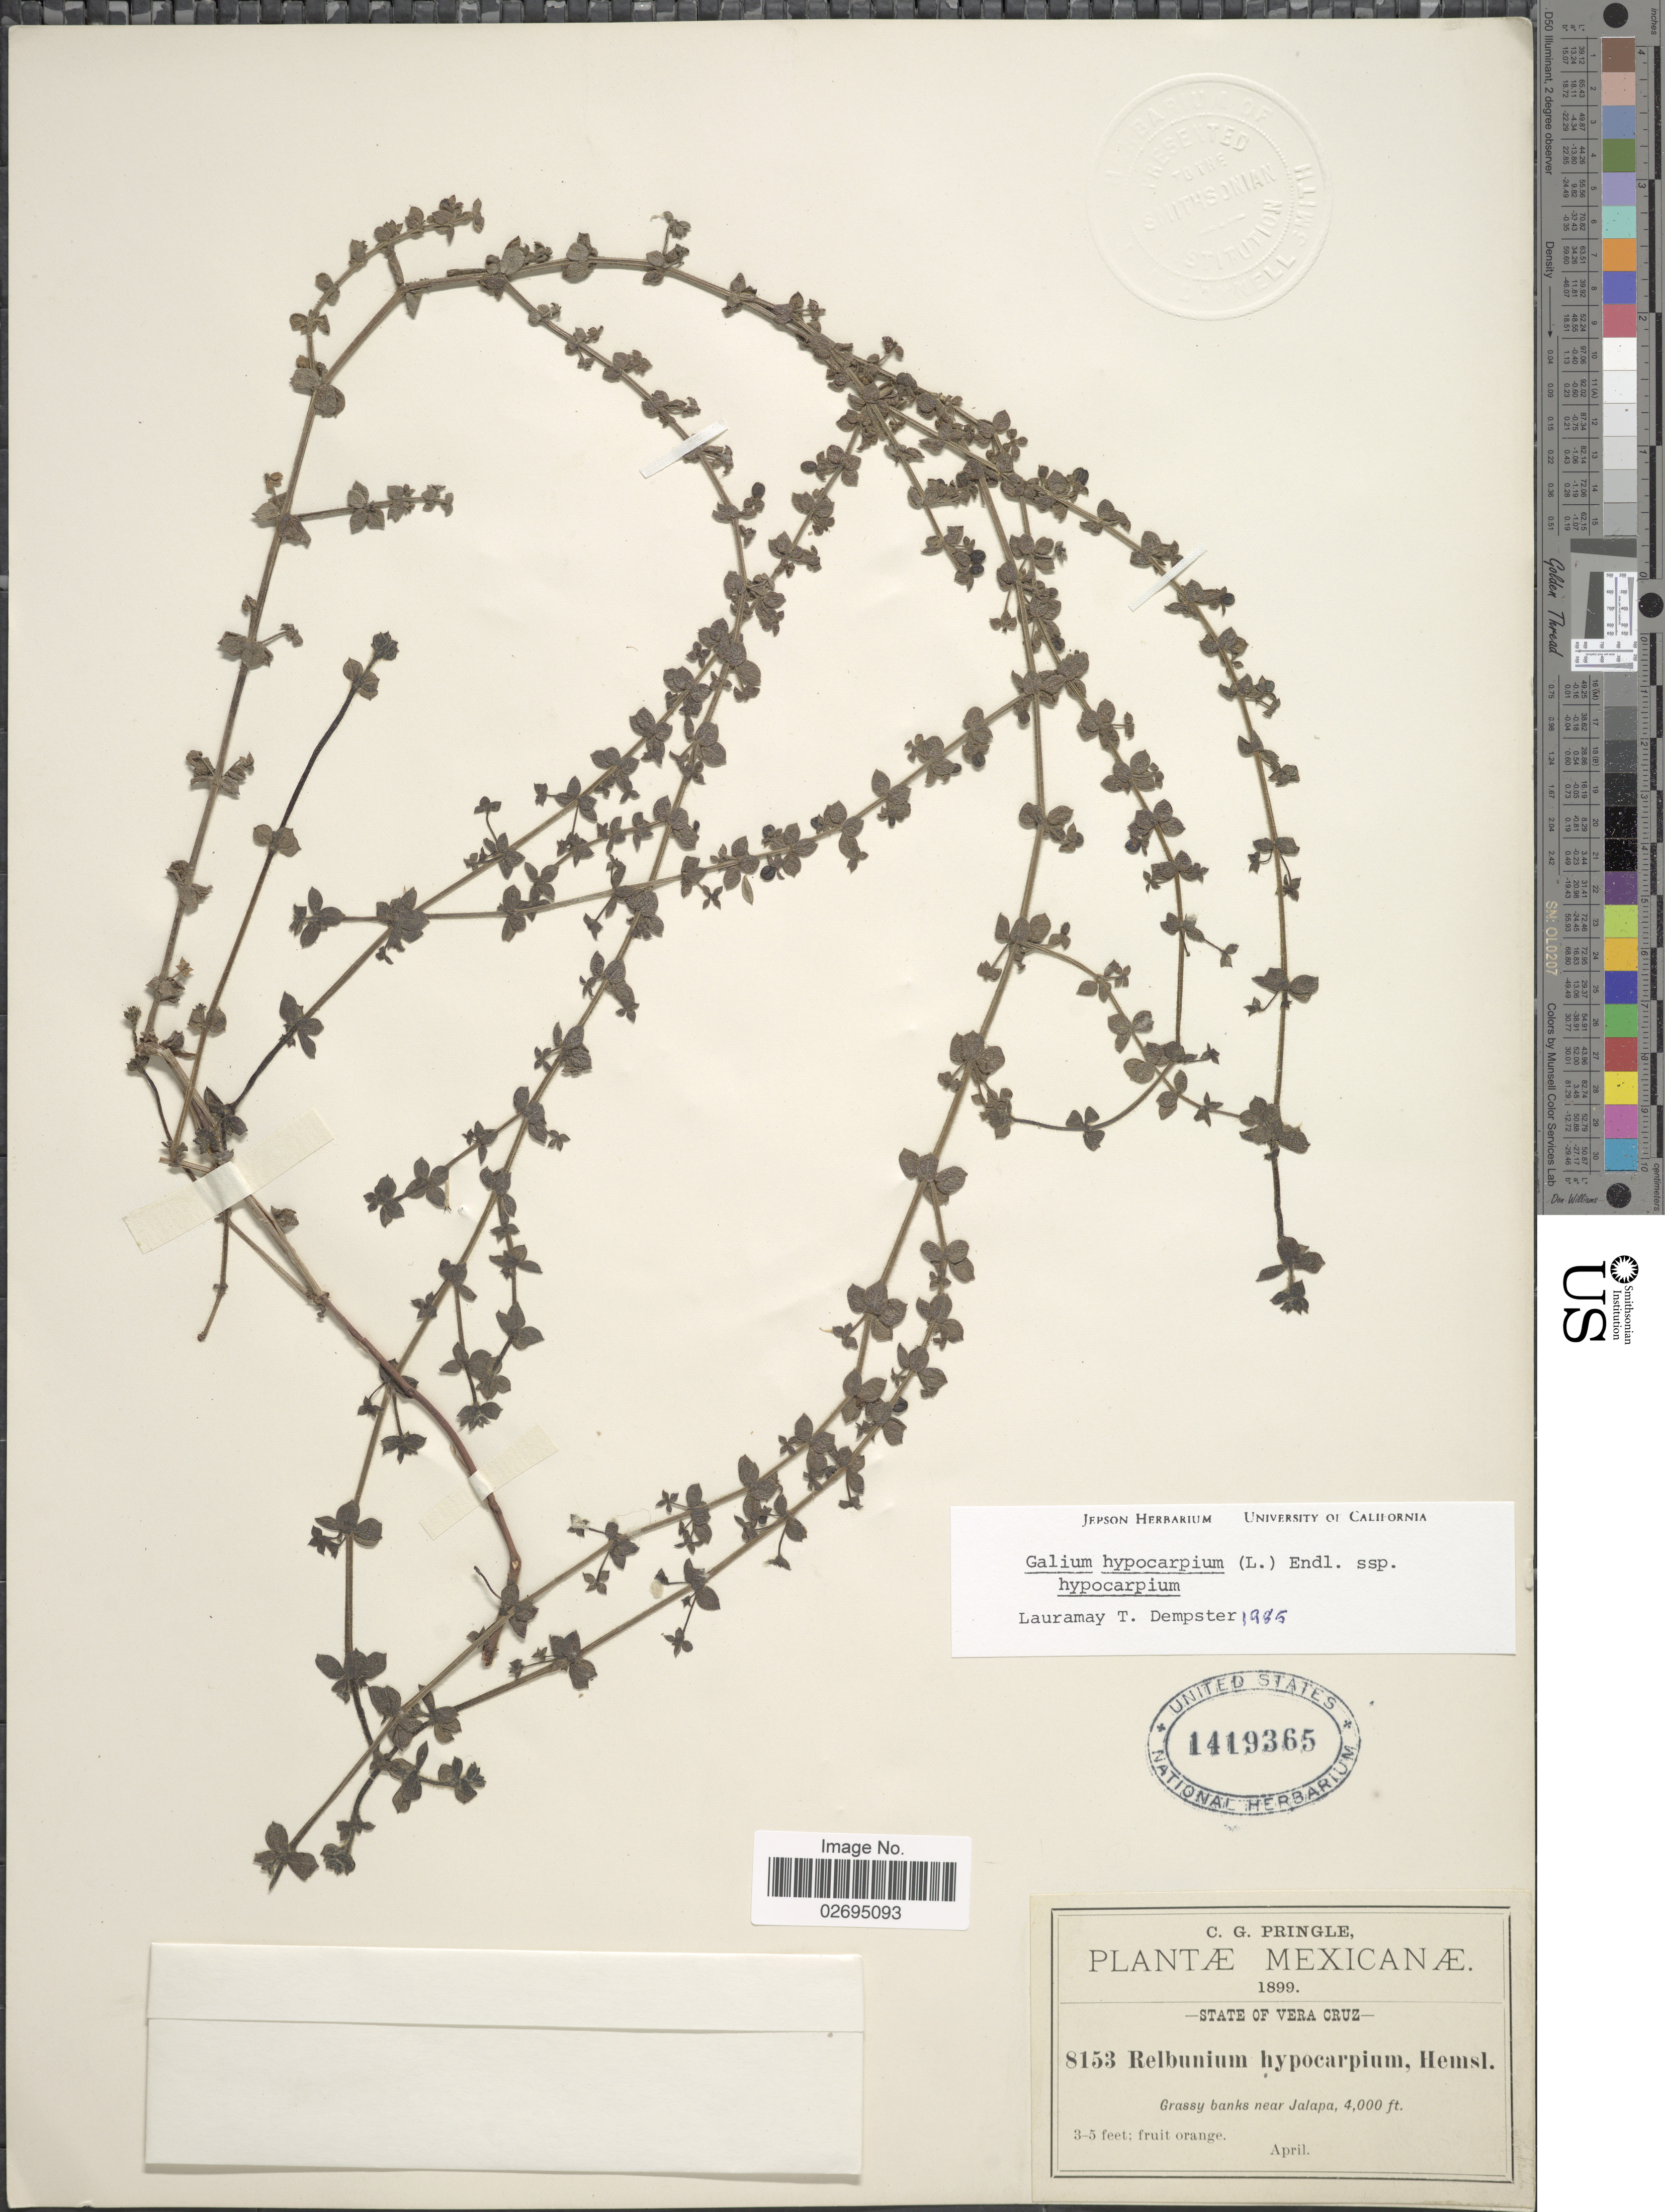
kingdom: Plantae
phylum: Tracheophyta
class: Magnoliopsida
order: Gentianales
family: Rubiaceae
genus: Galium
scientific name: Galium hypocarpium subsp. hypocarpium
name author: (L.) Endl. ex Griseb.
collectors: C. G. Pringle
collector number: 8153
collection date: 1899-04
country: Mexico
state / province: Veracruz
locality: State of Vera Cruz. near Jalapa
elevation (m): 1219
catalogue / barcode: US 1419365